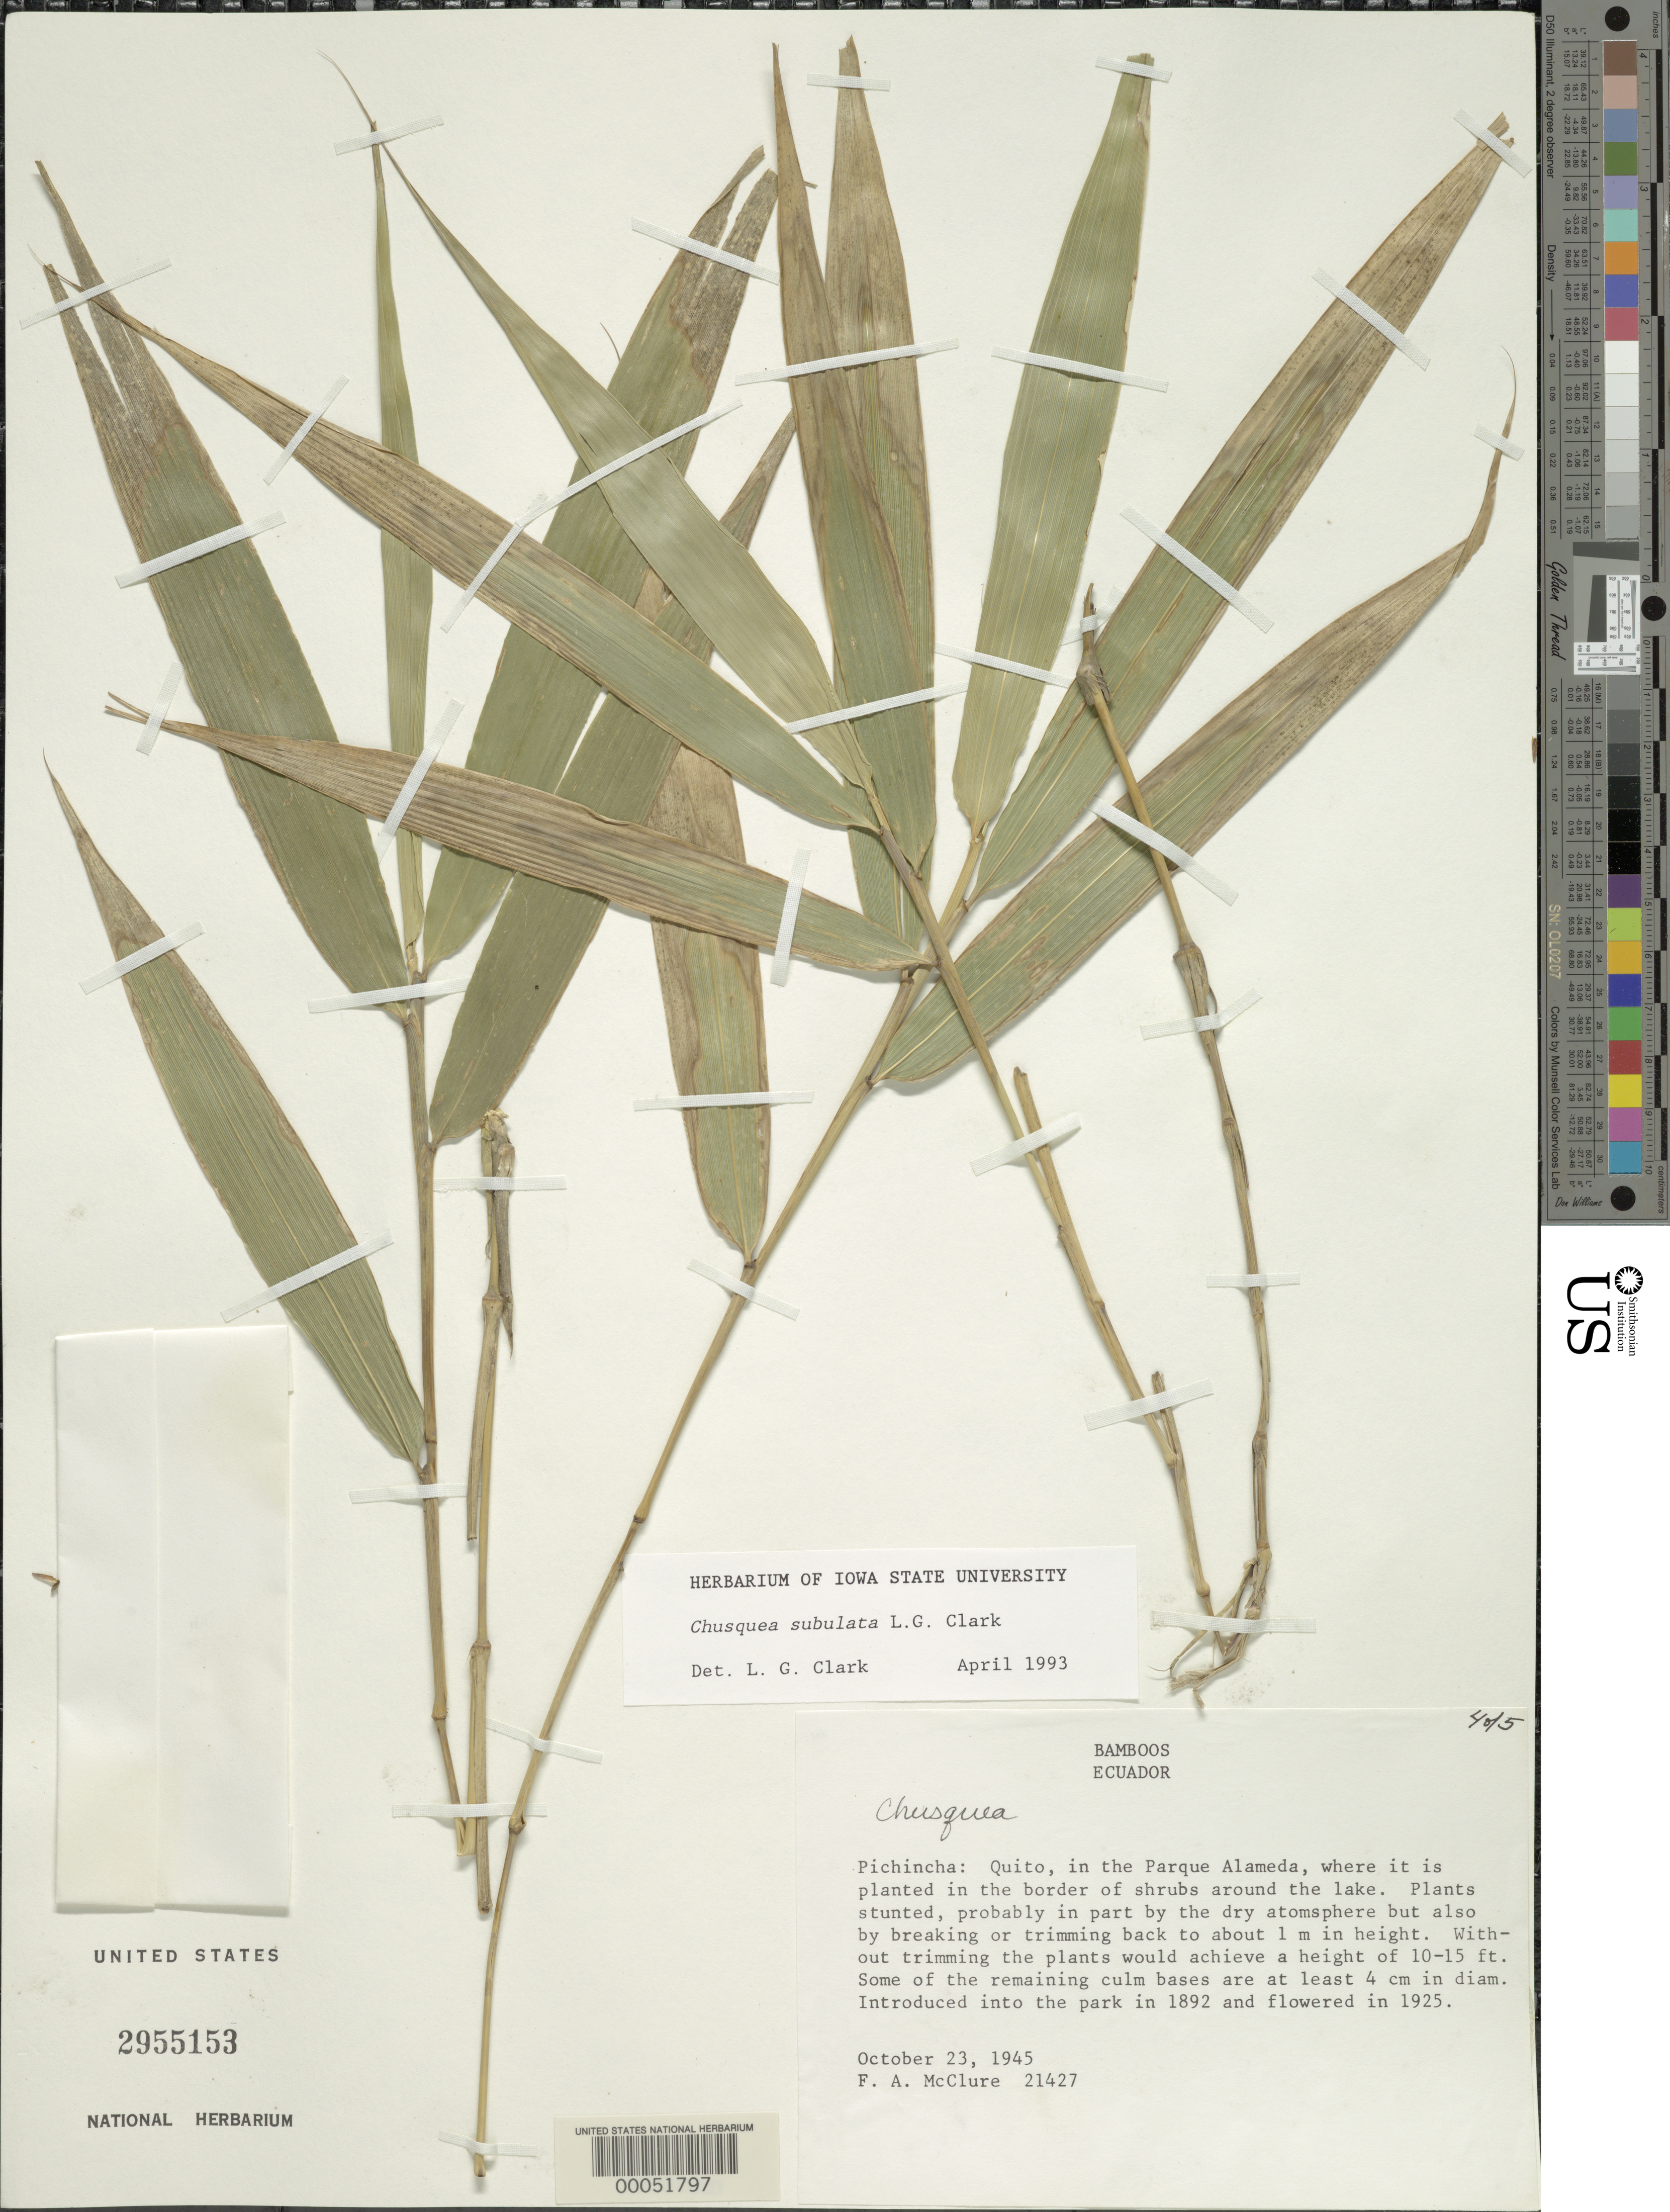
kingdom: Plantae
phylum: Tracheophyta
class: Liliopsida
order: Poales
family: Poaceae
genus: Chusquea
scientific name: Chusquea subulata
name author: L.G. Clark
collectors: F. A. McClure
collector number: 21427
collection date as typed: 23 Oct 1945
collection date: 1945-10-23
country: Ecuador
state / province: Pichincha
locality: Quito, Parque alameda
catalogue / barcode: US 2955153